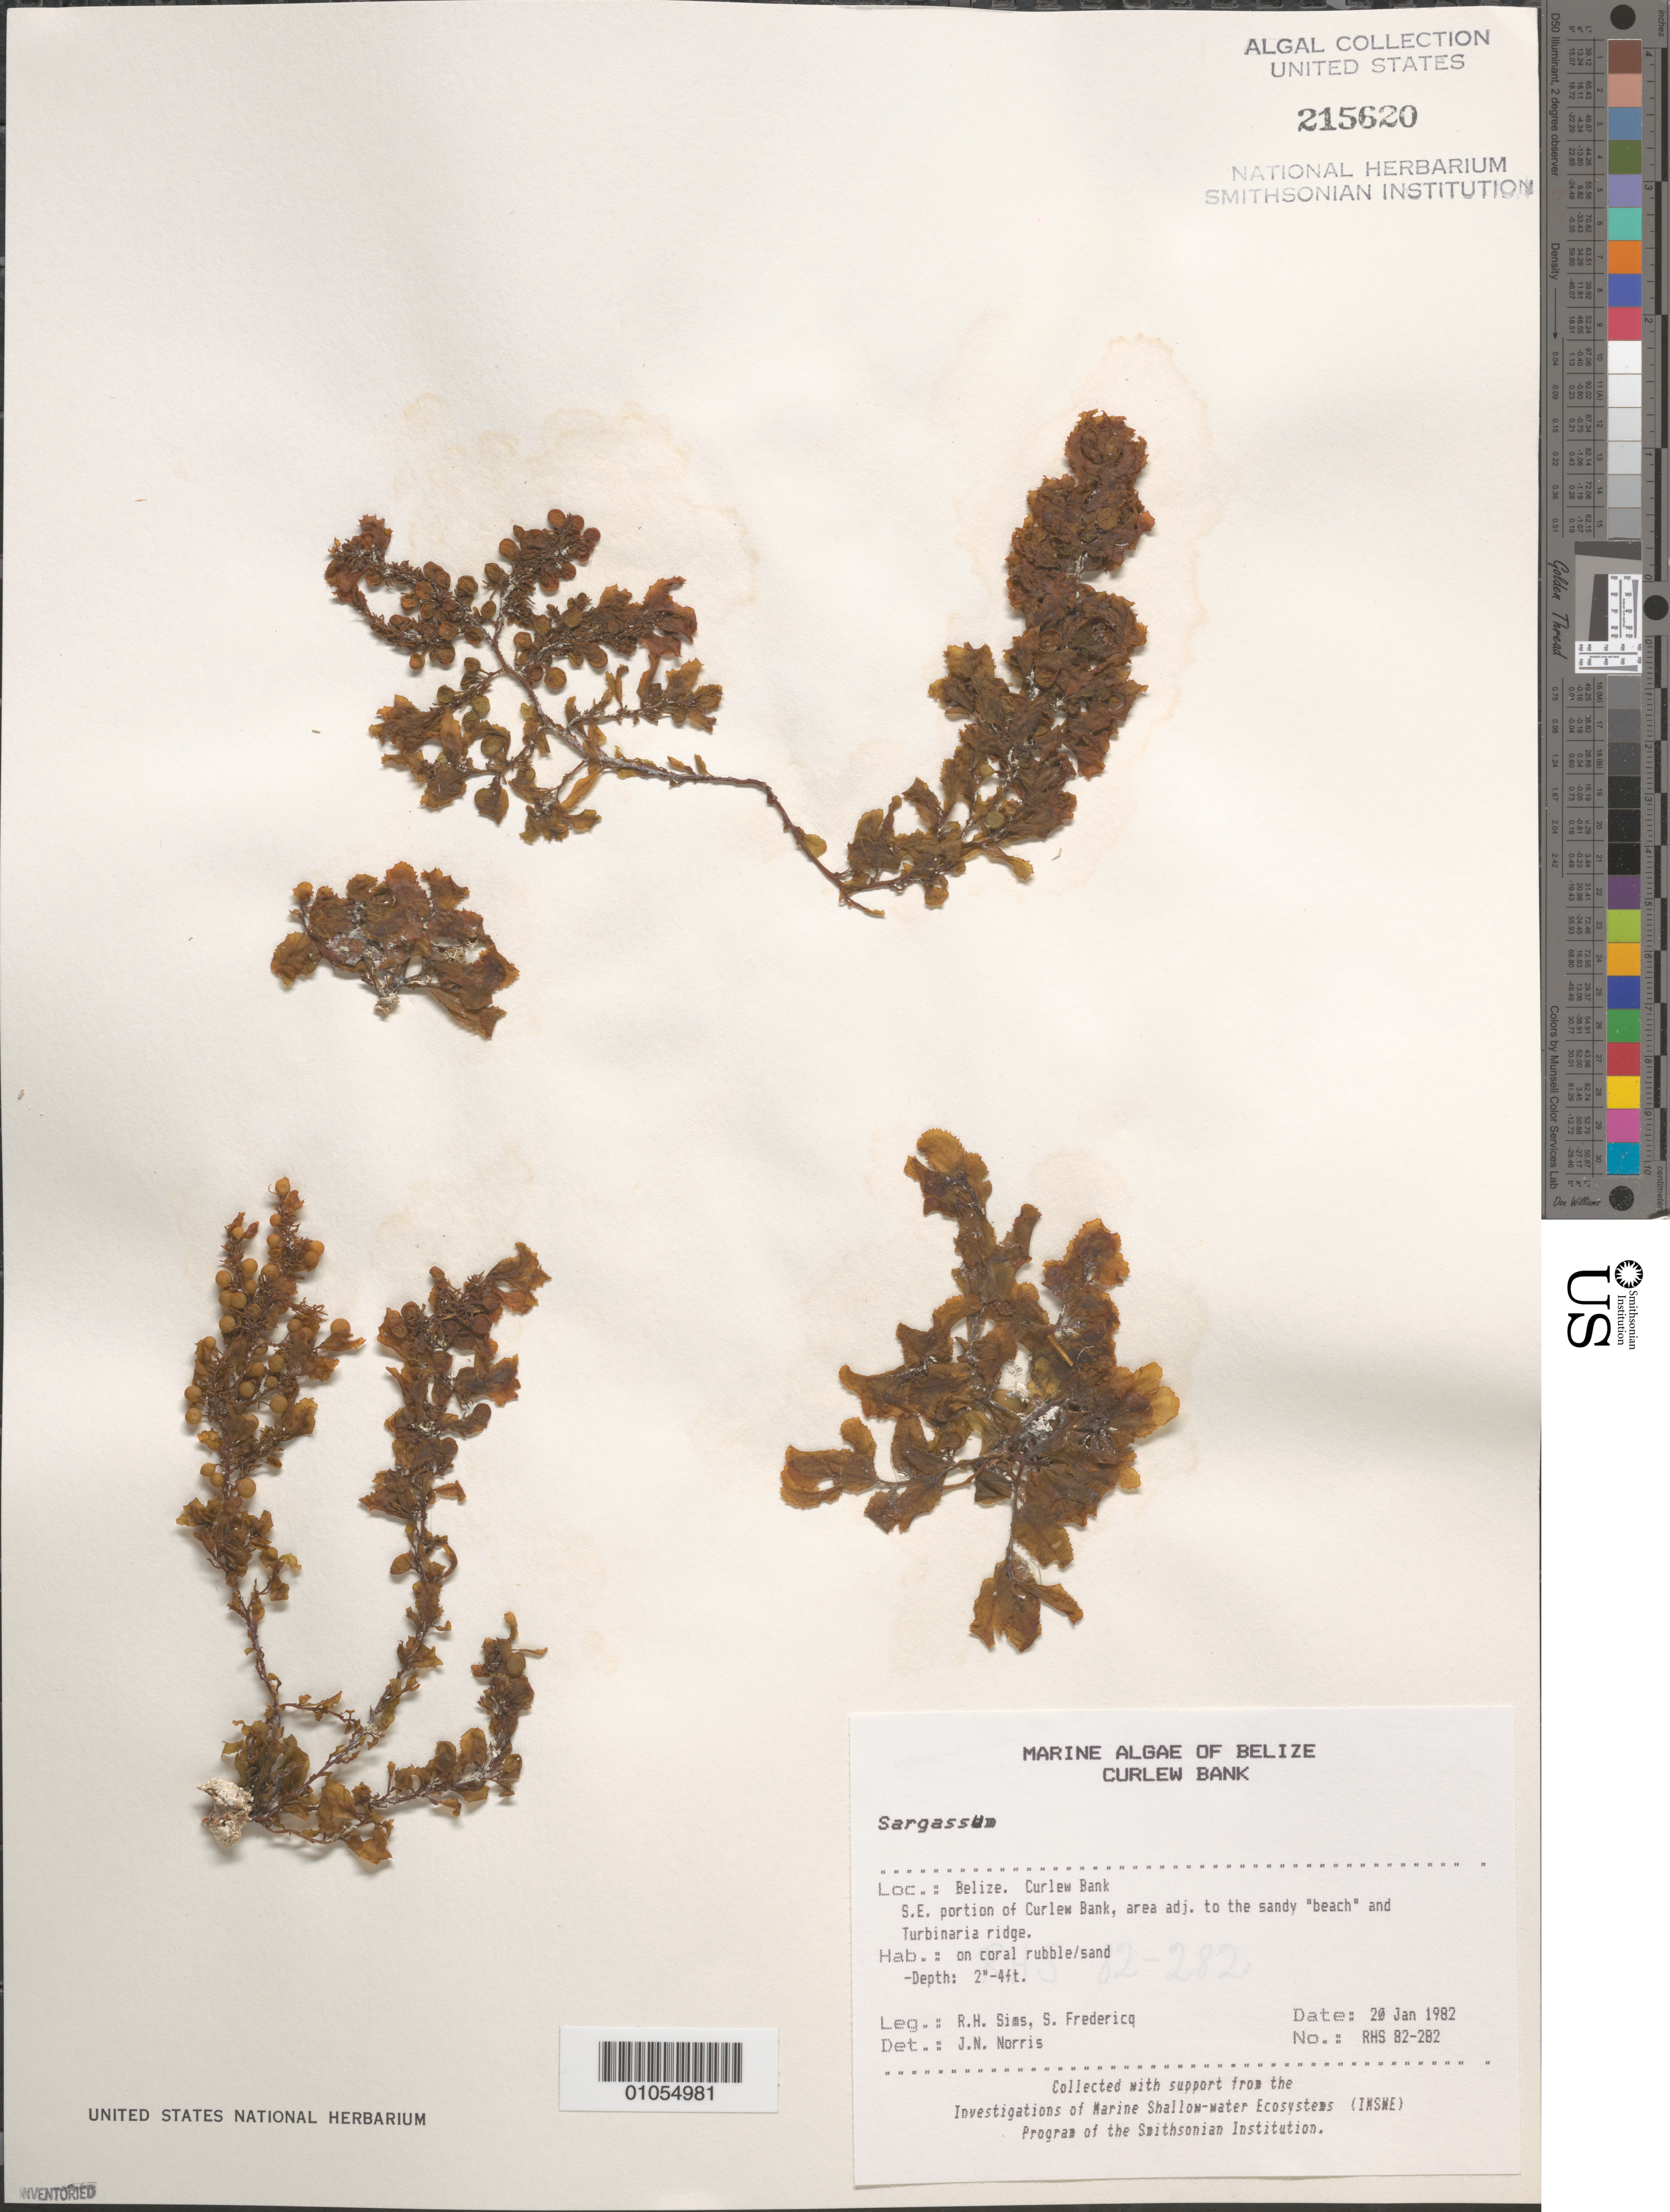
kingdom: Chromista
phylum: Ochrophyta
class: Phaeophyceae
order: Fucales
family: Sargassaceae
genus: Sargassum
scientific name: Sargassum sp.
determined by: Norris, James N.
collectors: R. H. Sims & S. Fredericq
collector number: RHS 82-282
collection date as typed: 20 Jan 1982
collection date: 1982-01-20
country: Belize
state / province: Stann Creek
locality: Curlew Bank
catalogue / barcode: US 215620